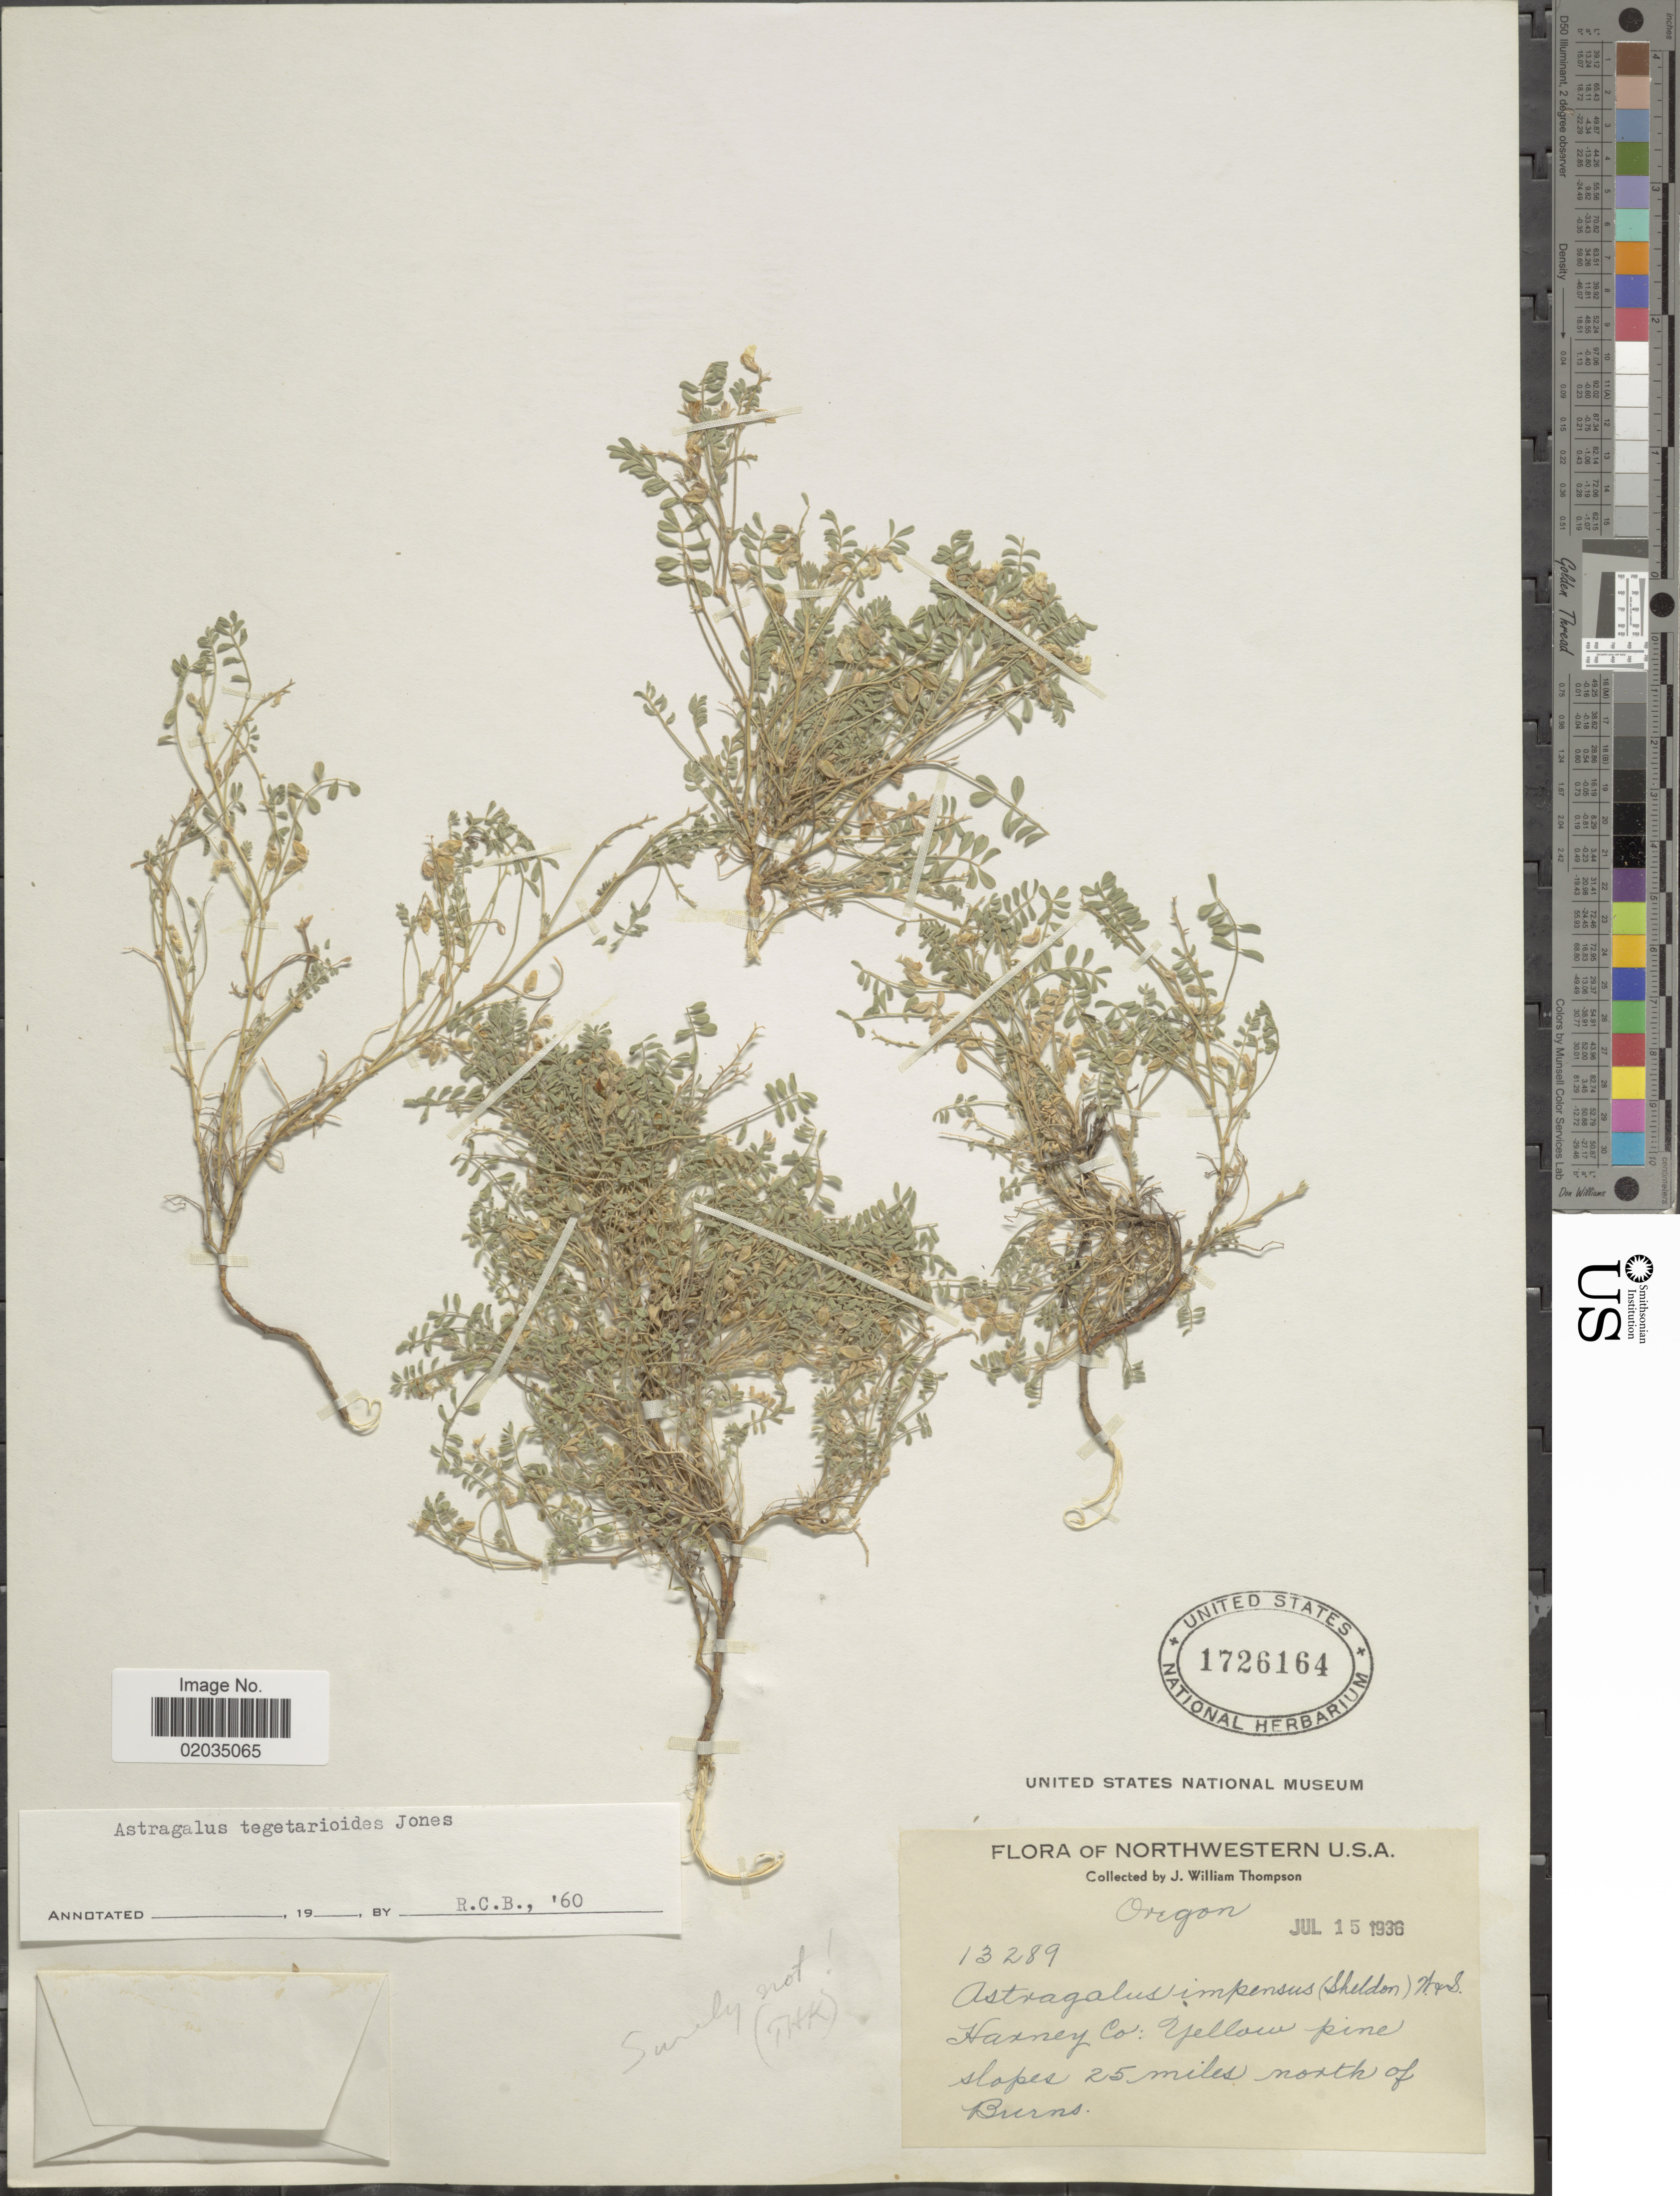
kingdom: Plantae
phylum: Tracheophyta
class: Magnoliopsida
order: Fabales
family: Fabaceae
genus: Astragalus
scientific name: Astragalus tegetarioides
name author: M.E. Jones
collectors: J. W. Thompson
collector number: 13289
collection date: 1936-07-15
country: United States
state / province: Oregon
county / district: Harney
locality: Harney Co.: Yellow pine slopes 25 miles north of Burns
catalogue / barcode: US 1726164